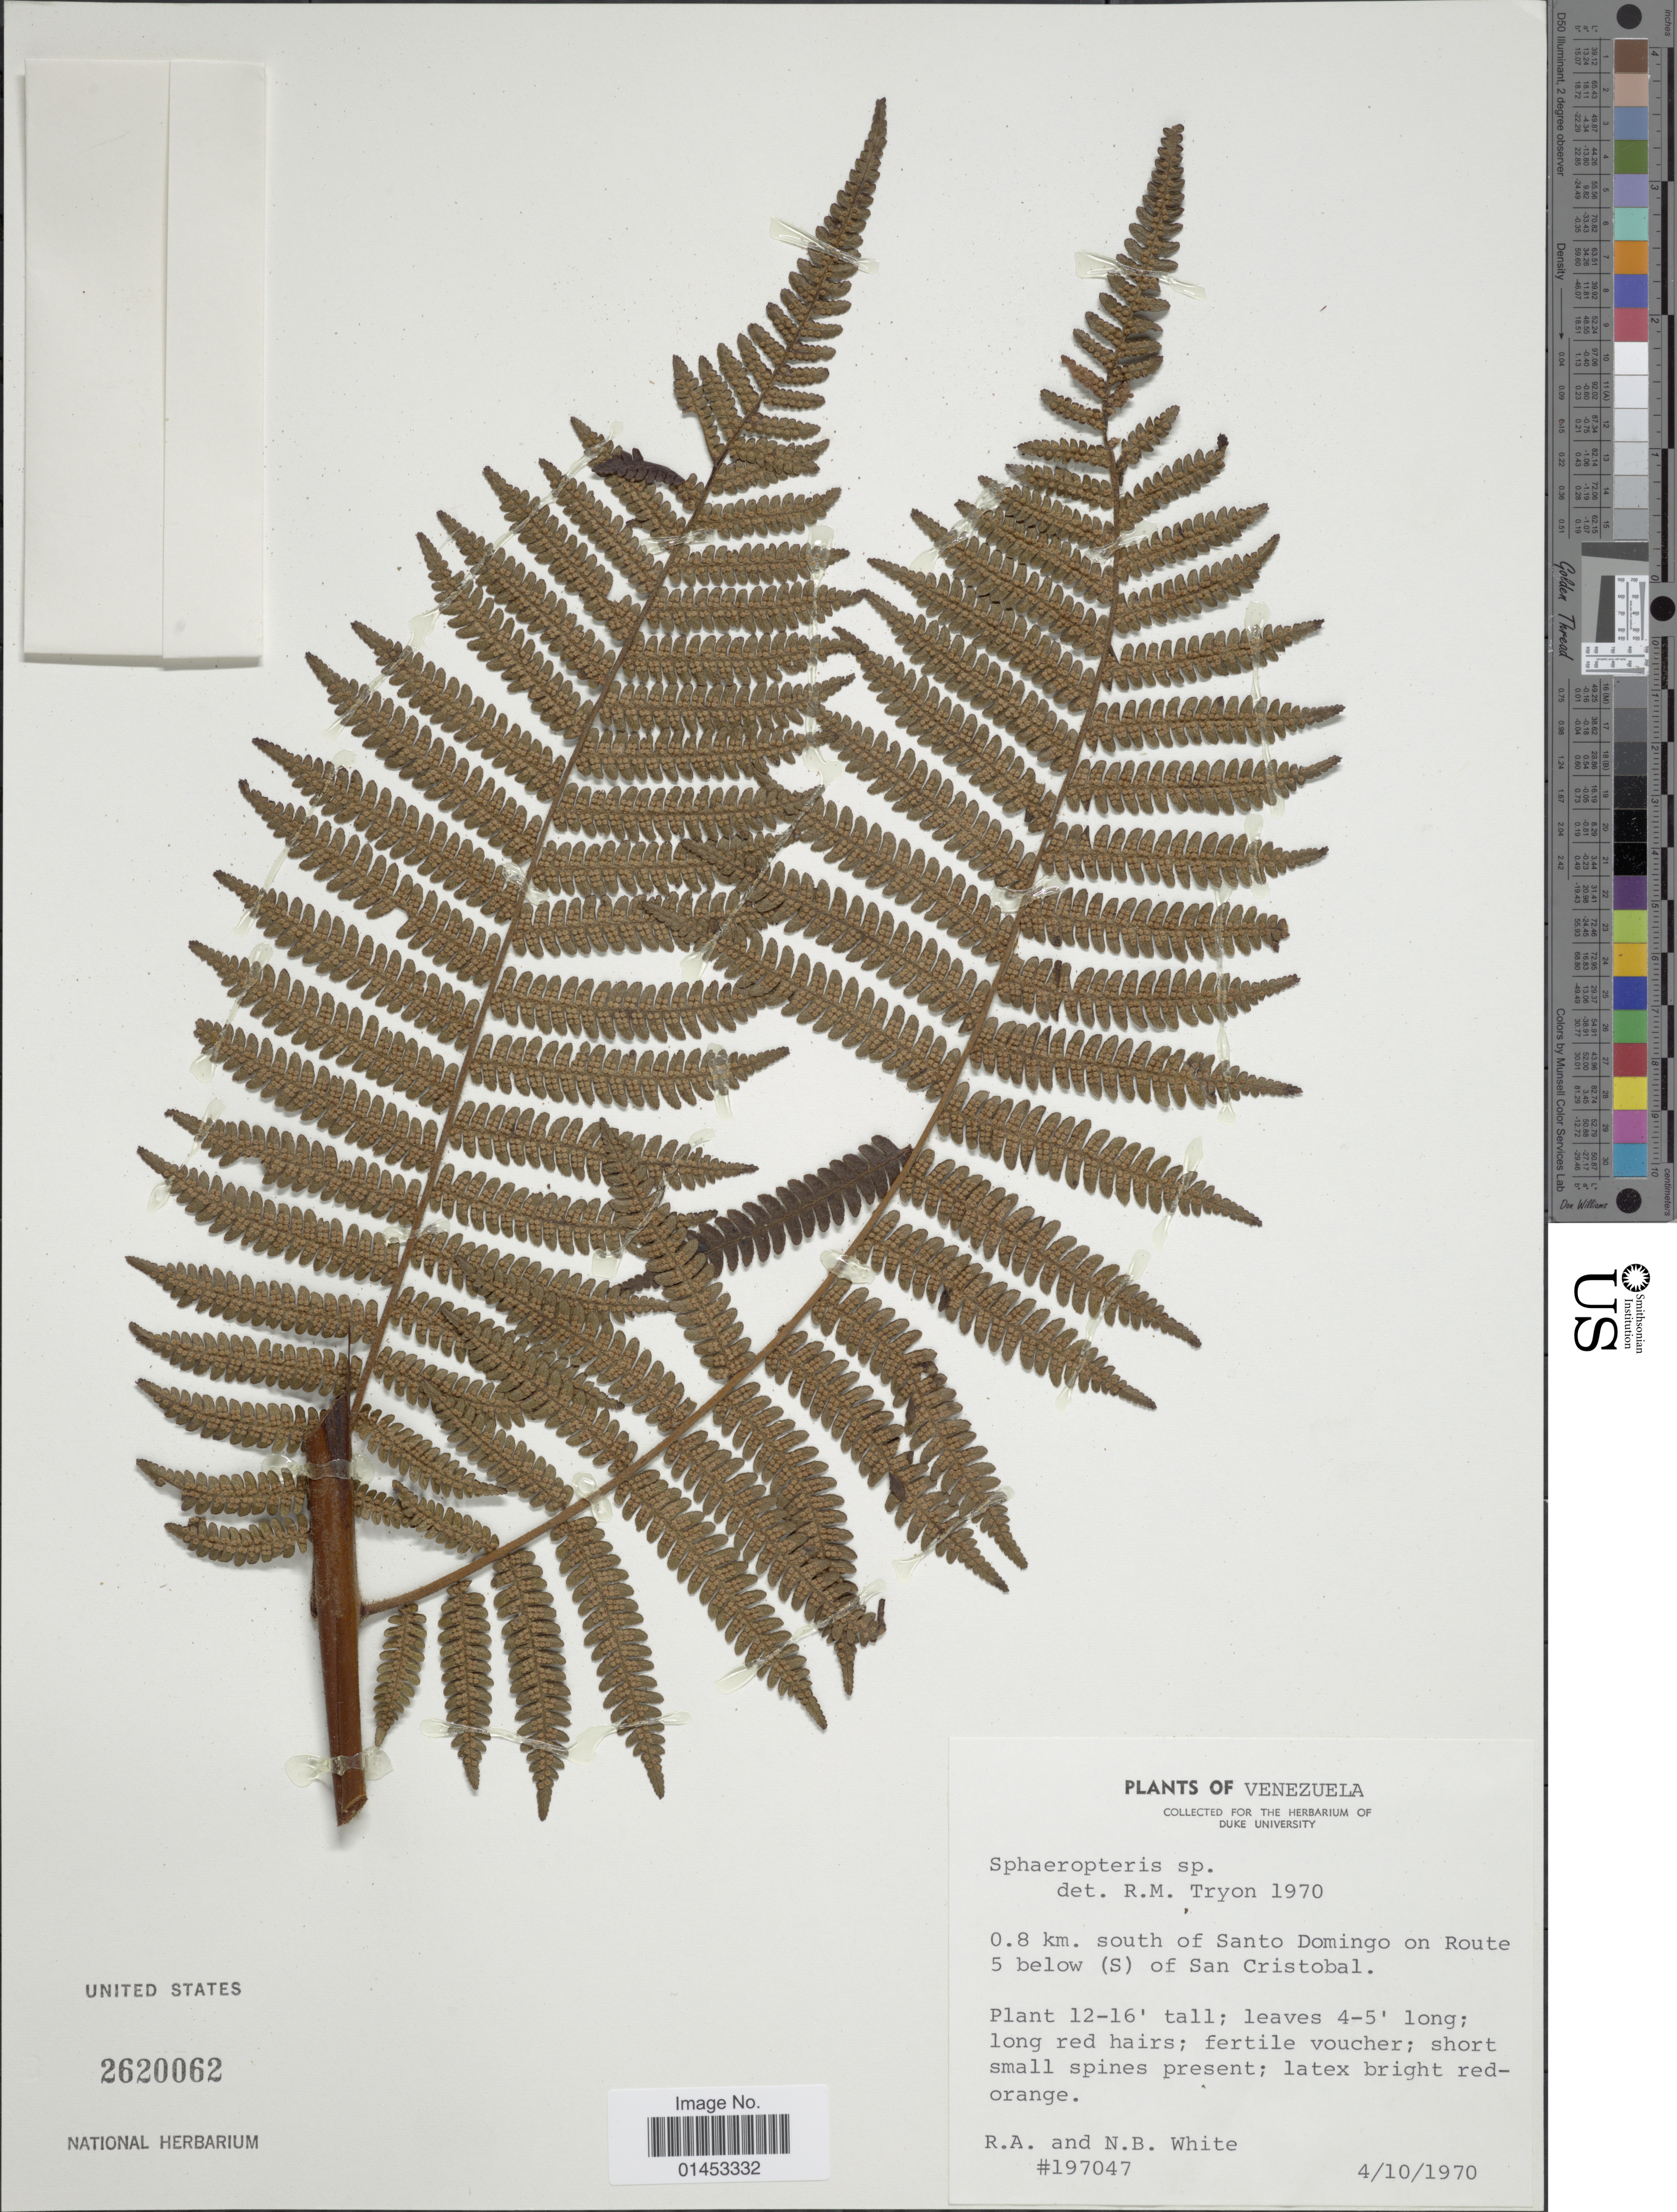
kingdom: Plantae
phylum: Tracheophyta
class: Polypodiopsida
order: Cyatheales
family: Cyatheaceae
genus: Cyathea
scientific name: Cyathea sp.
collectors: R. A. White & N. White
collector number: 197047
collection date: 1970-10-04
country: Venezuela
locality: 0.8 km south of Santo Domingo on Route 5 below (S) of San Cristobal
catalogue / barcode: US 2620062